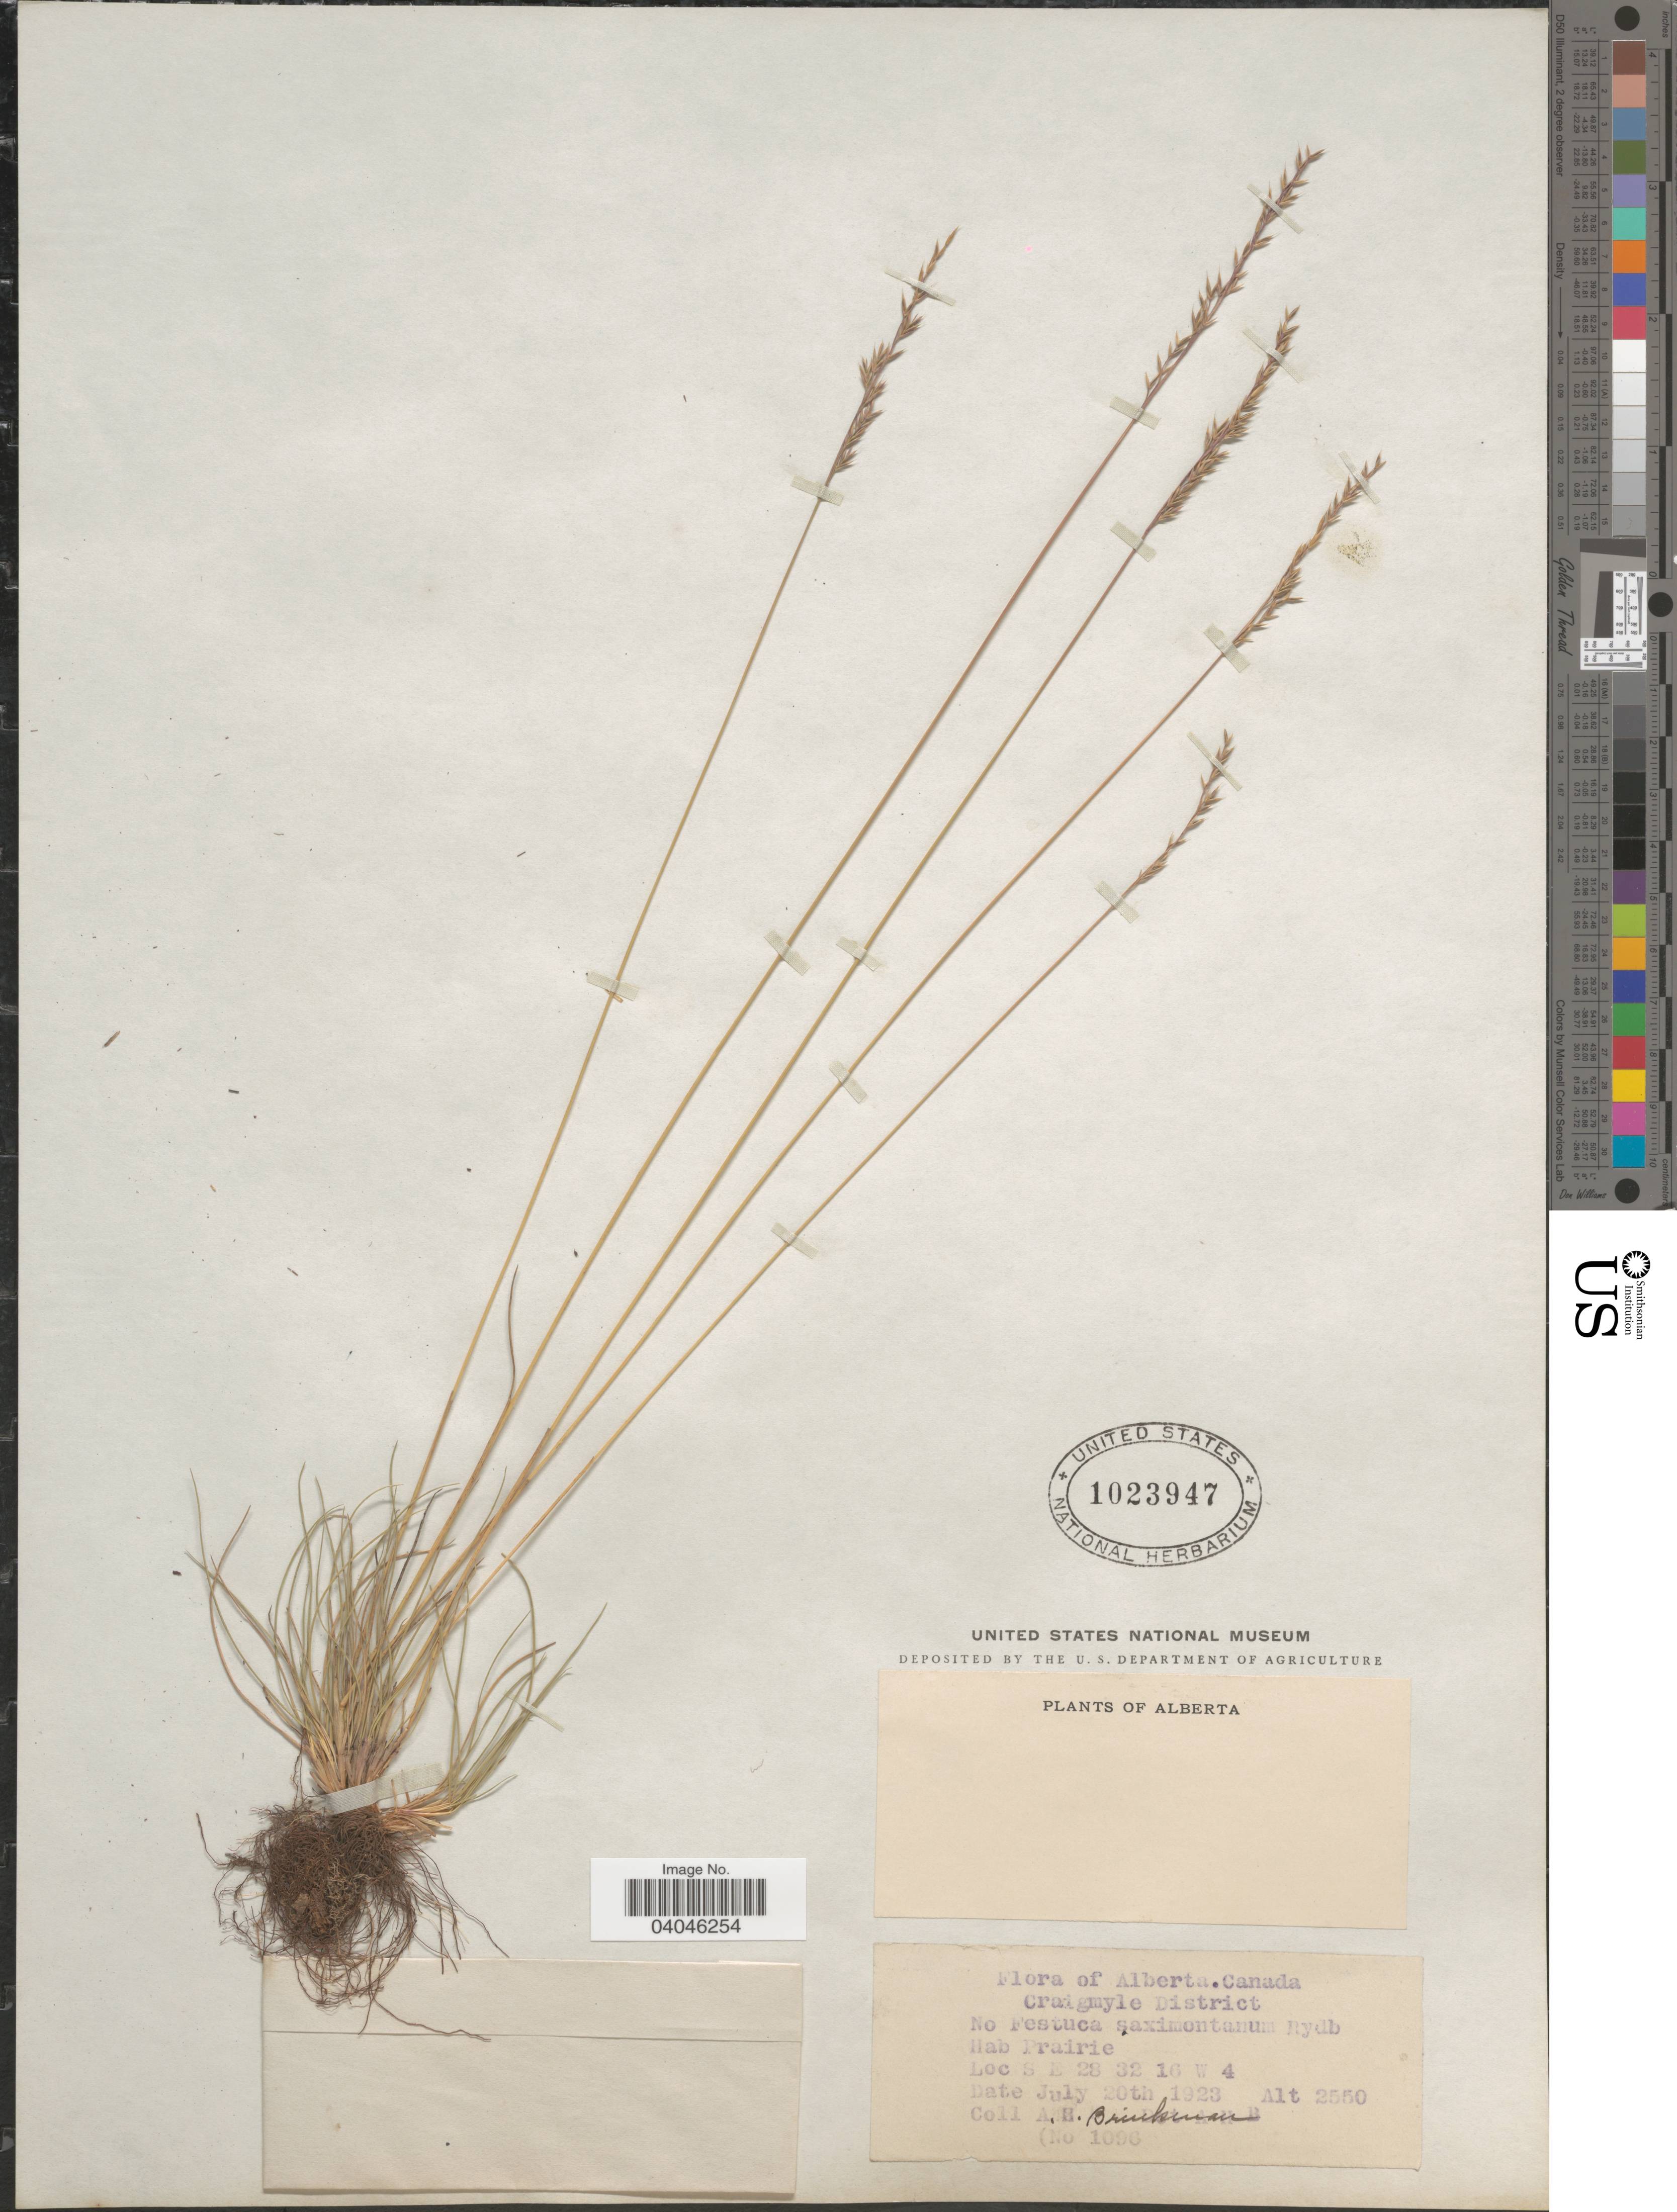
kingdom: Plantae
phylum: Tracheophyta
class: Liliopsida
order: Poales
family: Poaceae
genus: Festuca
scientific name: Festuca saximontana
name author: Rydb.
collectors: A. Brinkman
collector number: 1096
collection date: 1923-07-20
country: Canada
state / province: Alberta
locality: Craigmyle District. S E 28 32 16 W 4.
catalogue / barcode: US 1023947